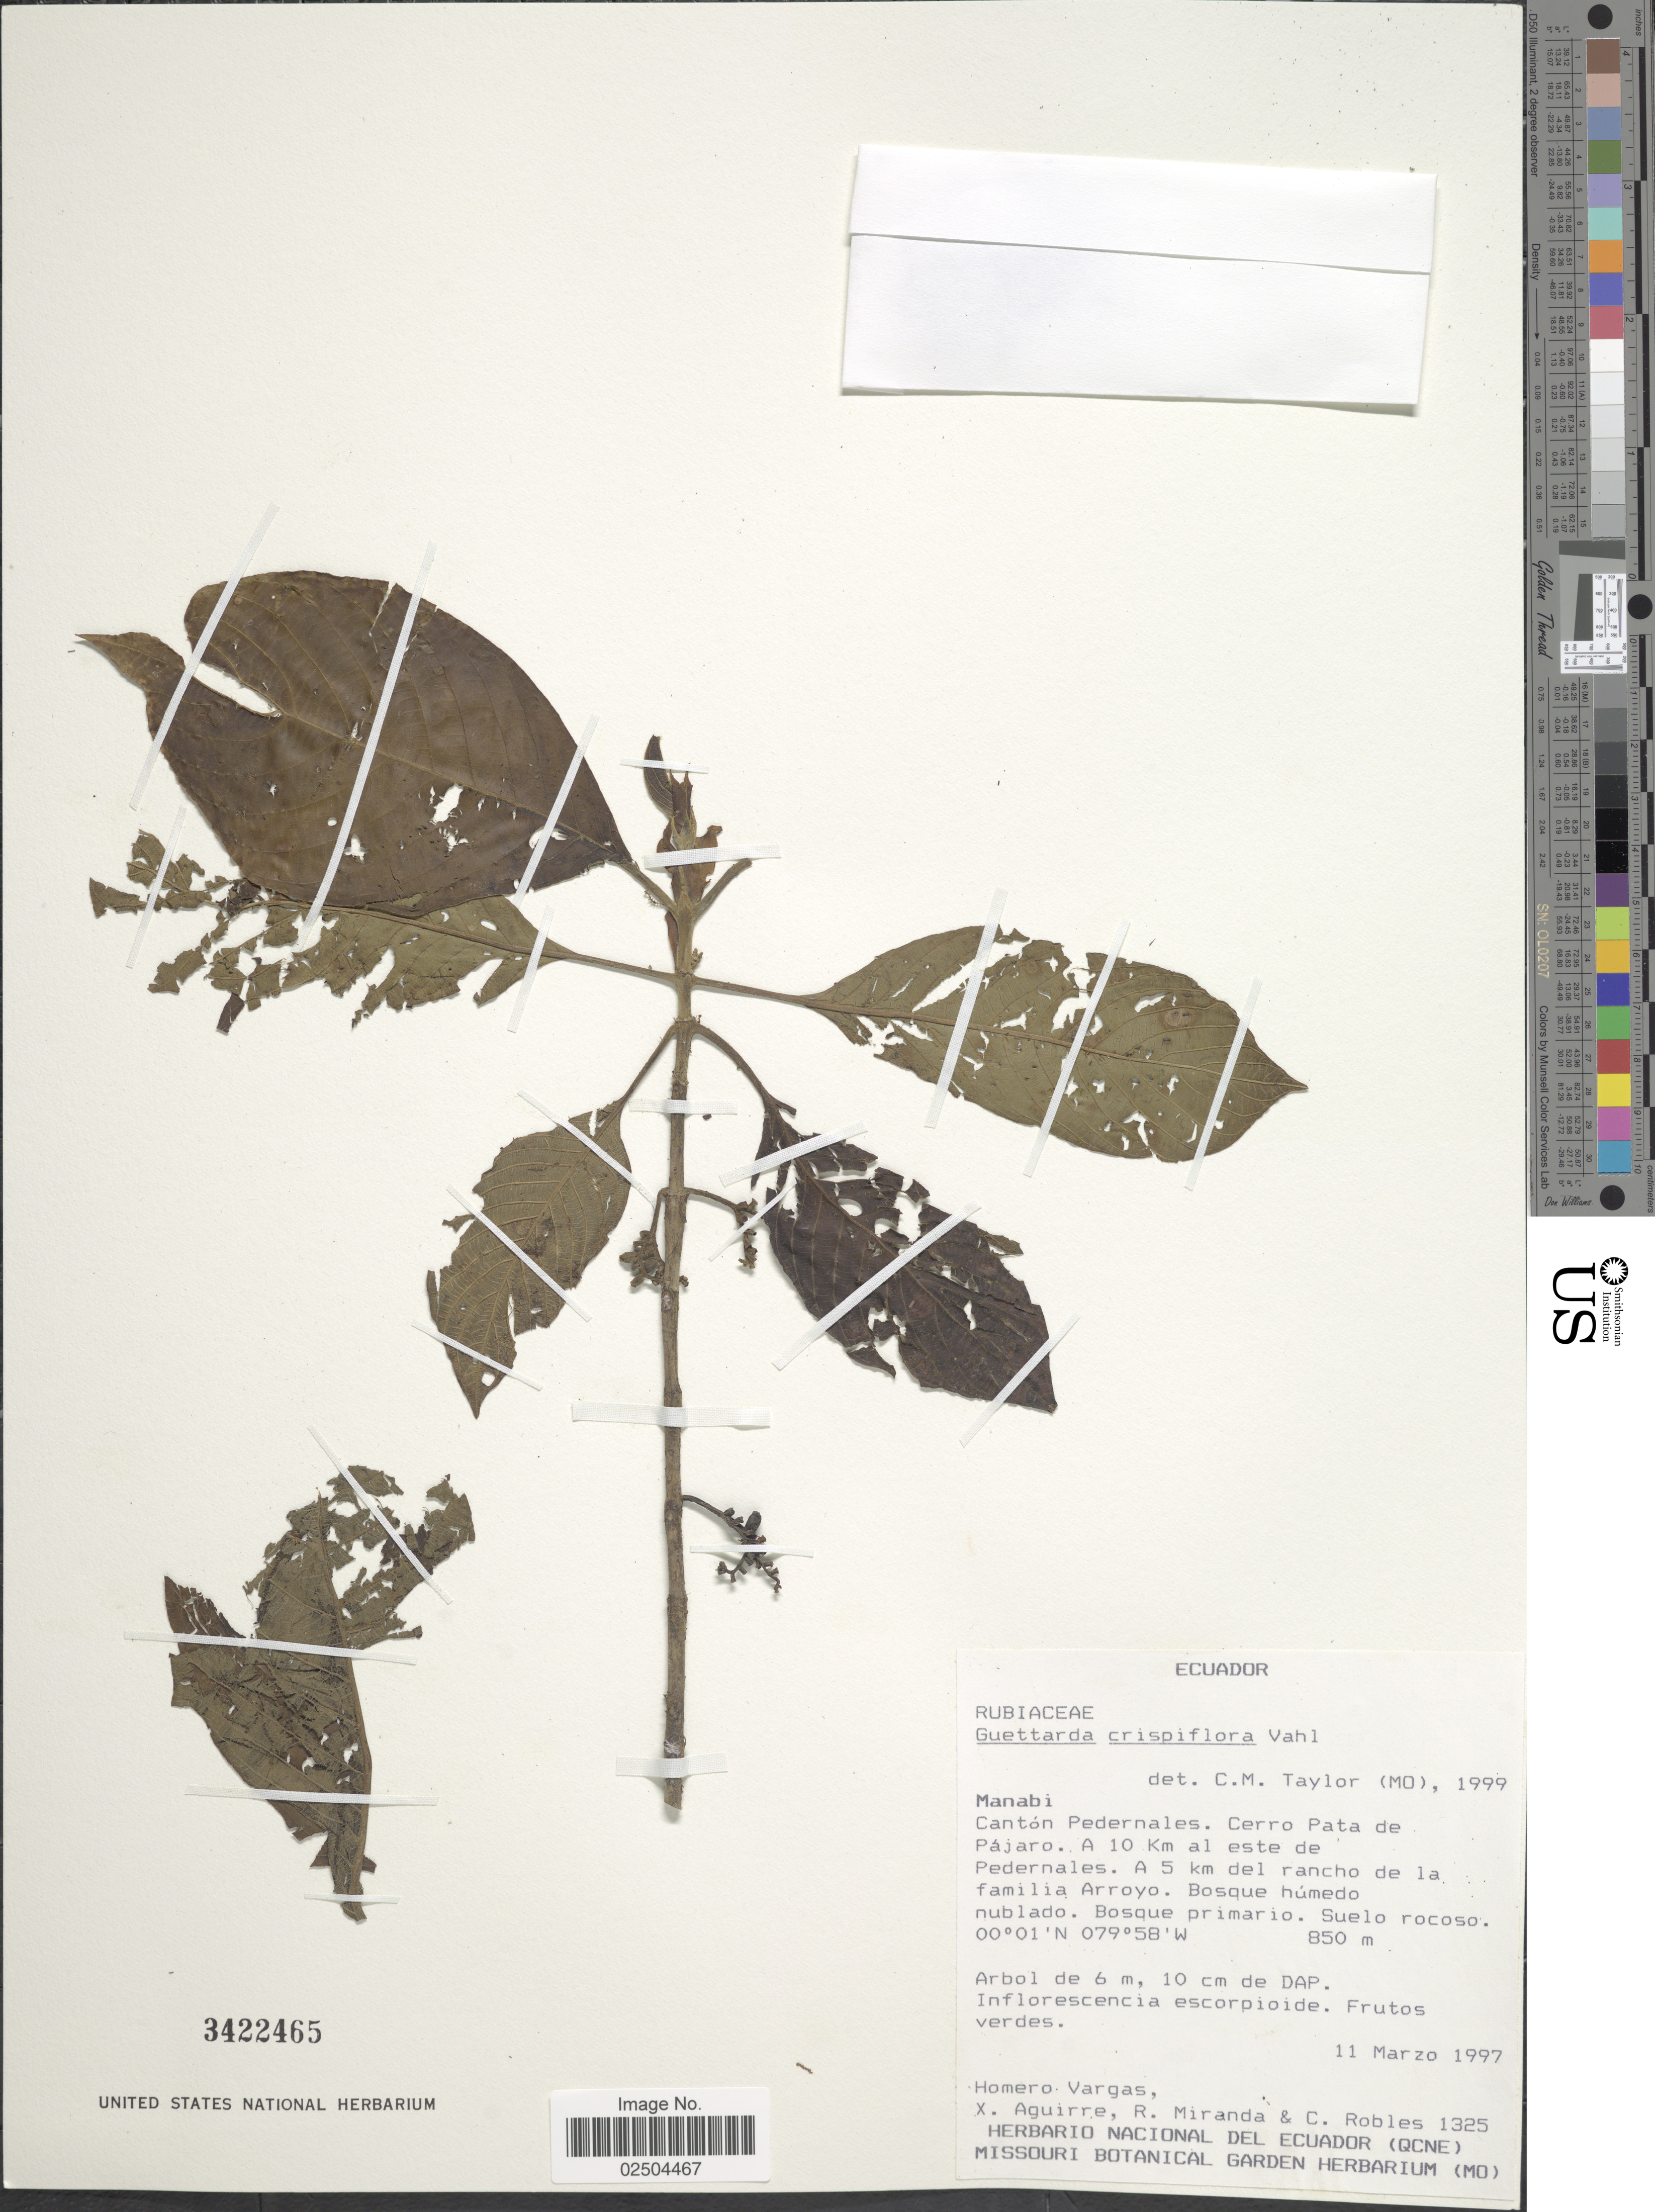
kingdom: Plantae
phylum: Tracheophyta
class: Magnoliopsida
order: Gentianales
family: Rubiaceae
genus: Guettarda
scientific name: Guettarda crispiflora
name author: Vahl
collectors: H. Vargas, X. Aguirre, R. Miranda & C. Robles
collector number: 1325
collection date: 1997-03-11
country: Ecuador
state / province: Manabí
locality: Manabi, Canton Pedernales, Cerro Pata de Pajaro, A 10 Km al este de Pedernales, A 5 km del rancho de la familia Arroyo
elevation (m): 850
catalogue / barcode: US 3422465